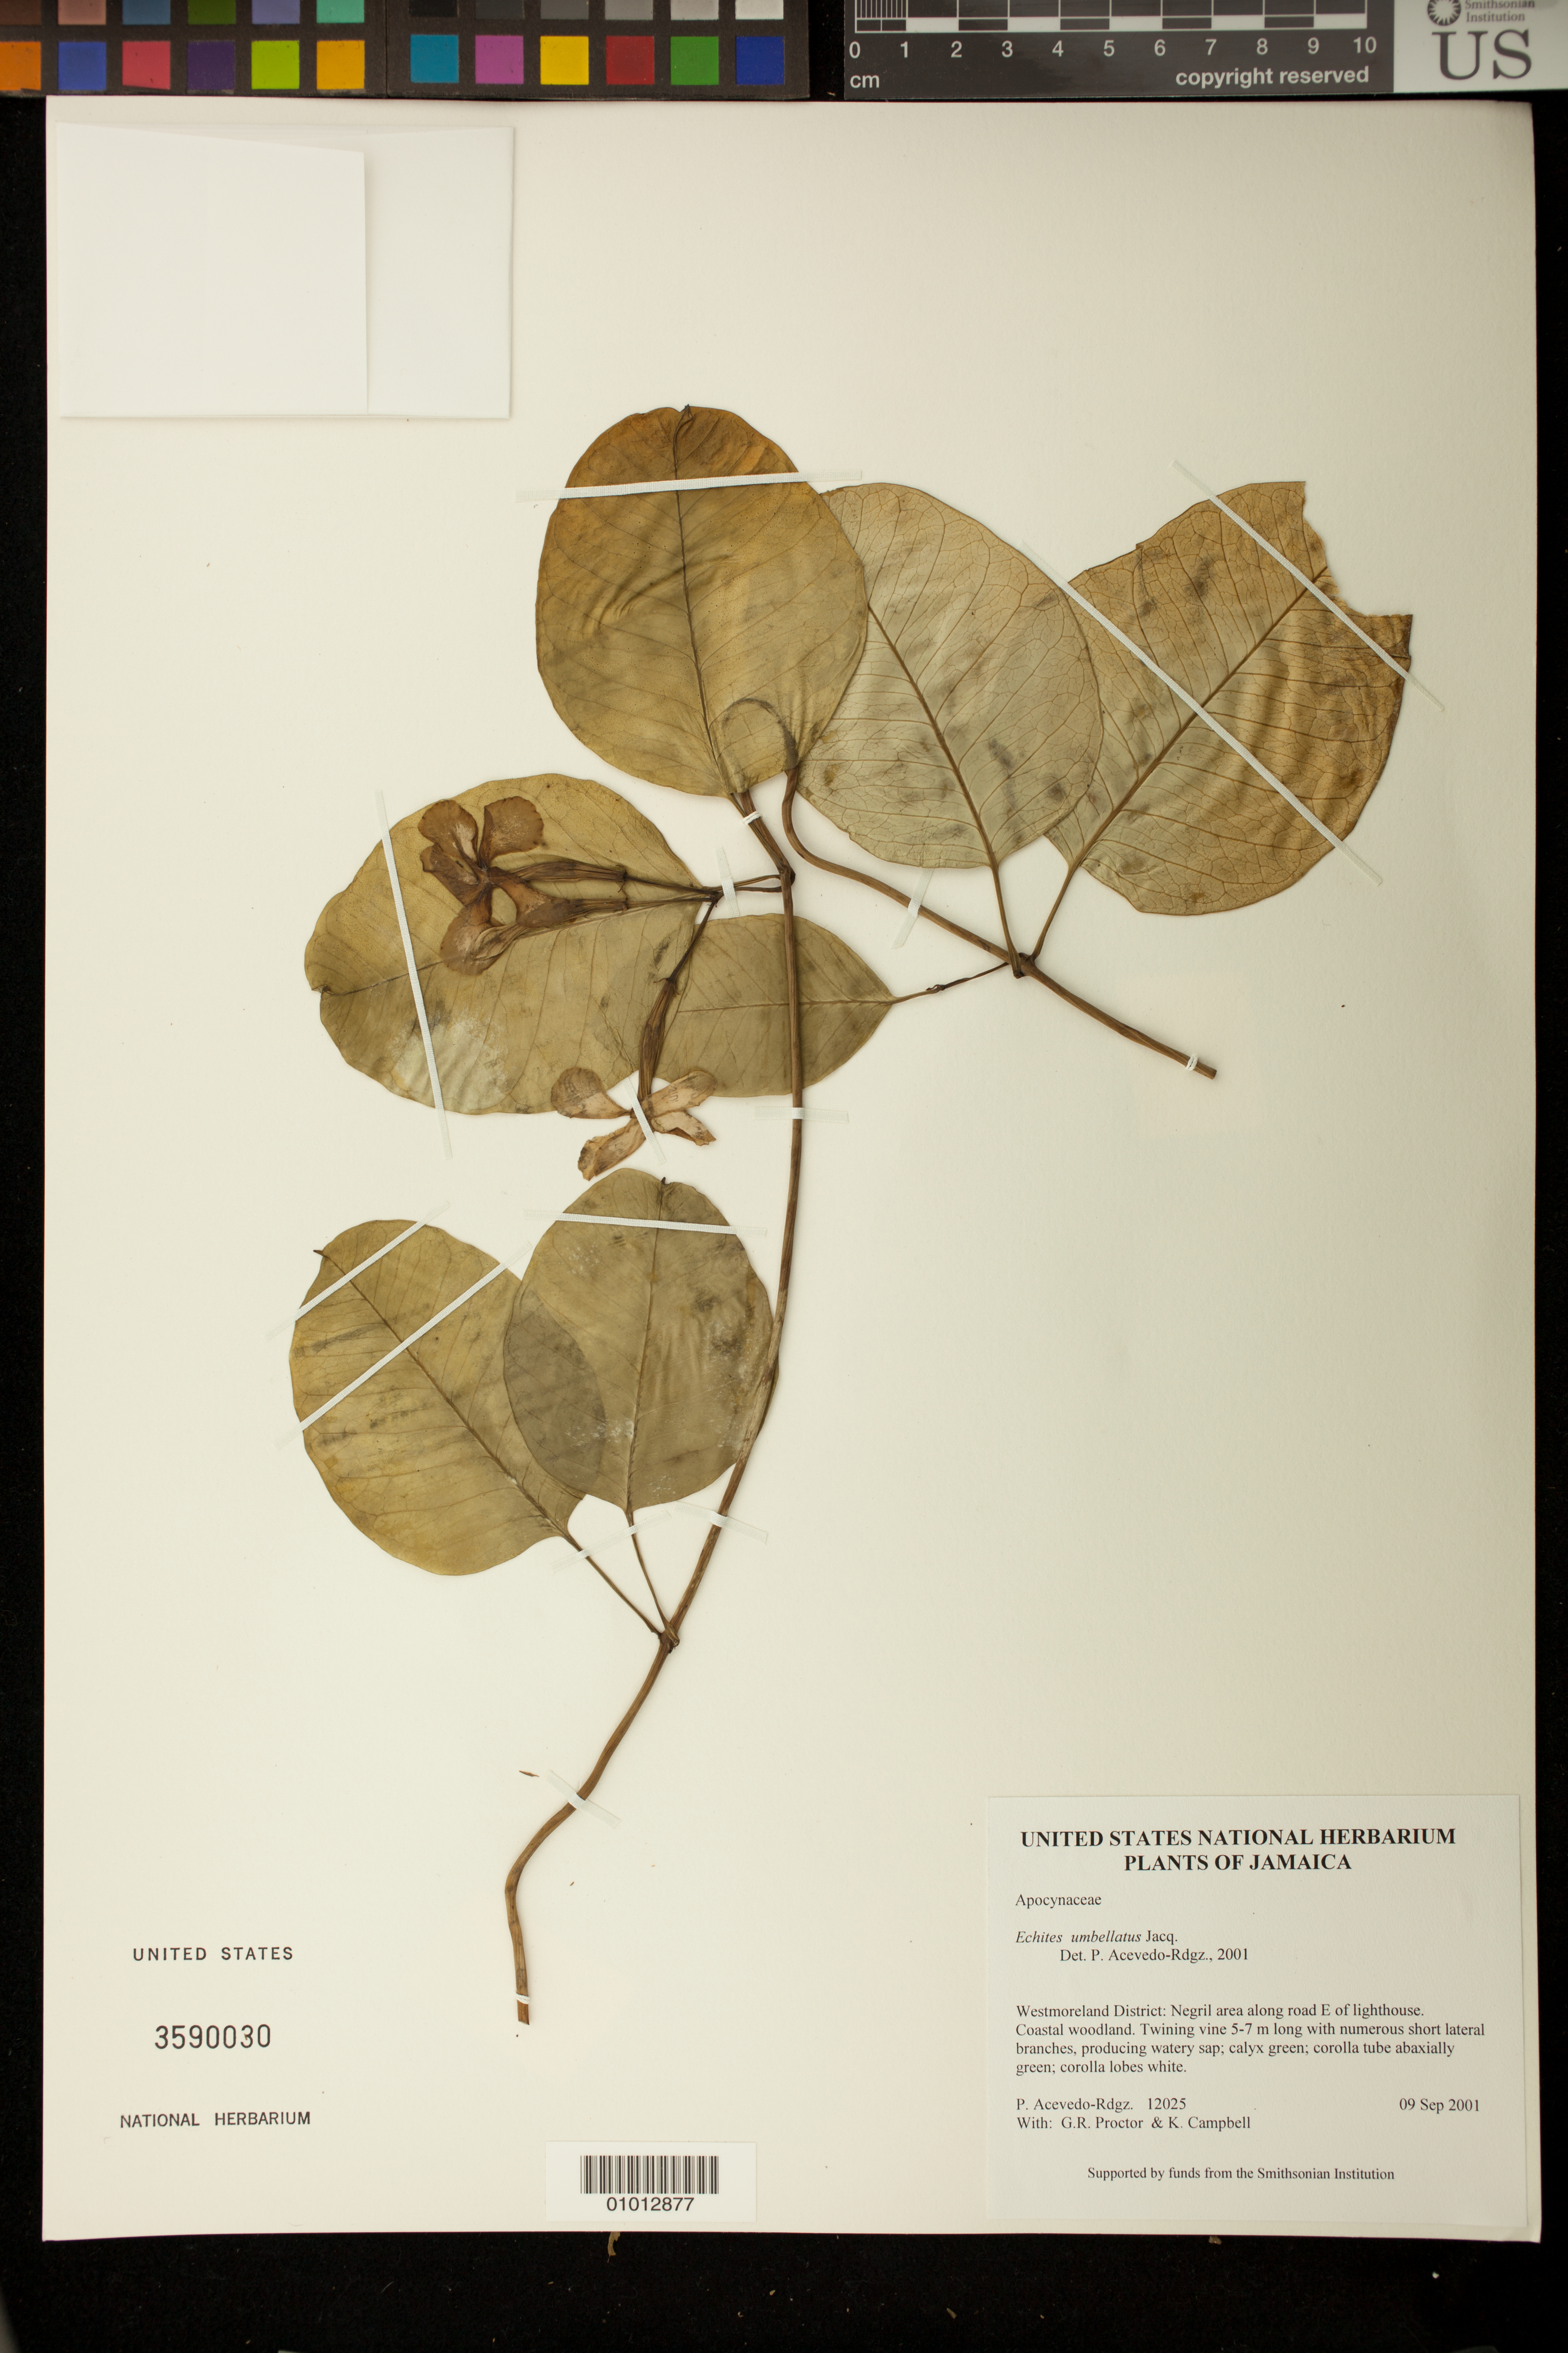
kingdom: Plantae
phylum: Tracheophyta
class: Magnoliopsida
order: Gentianales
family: Apocynaceae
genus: Echites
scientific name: Echites umbellatus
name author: Jacq.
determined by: Acevedo-Rodríguez, P., (BOT), Smithsonian Institution - National Museum of Natural History (UNITED STATES)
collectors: P. Acevedo-Rodr., G. R. Proctor & K. Campbell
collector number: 12025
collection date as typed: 09 Sep 2001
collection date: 2001-09-09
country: Jamaica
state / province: Westmoreland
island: Jamaica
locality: Westmoreland District: Negril area along road E of lighthouse.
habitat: Coastal woodland.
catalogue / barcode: US 3590030